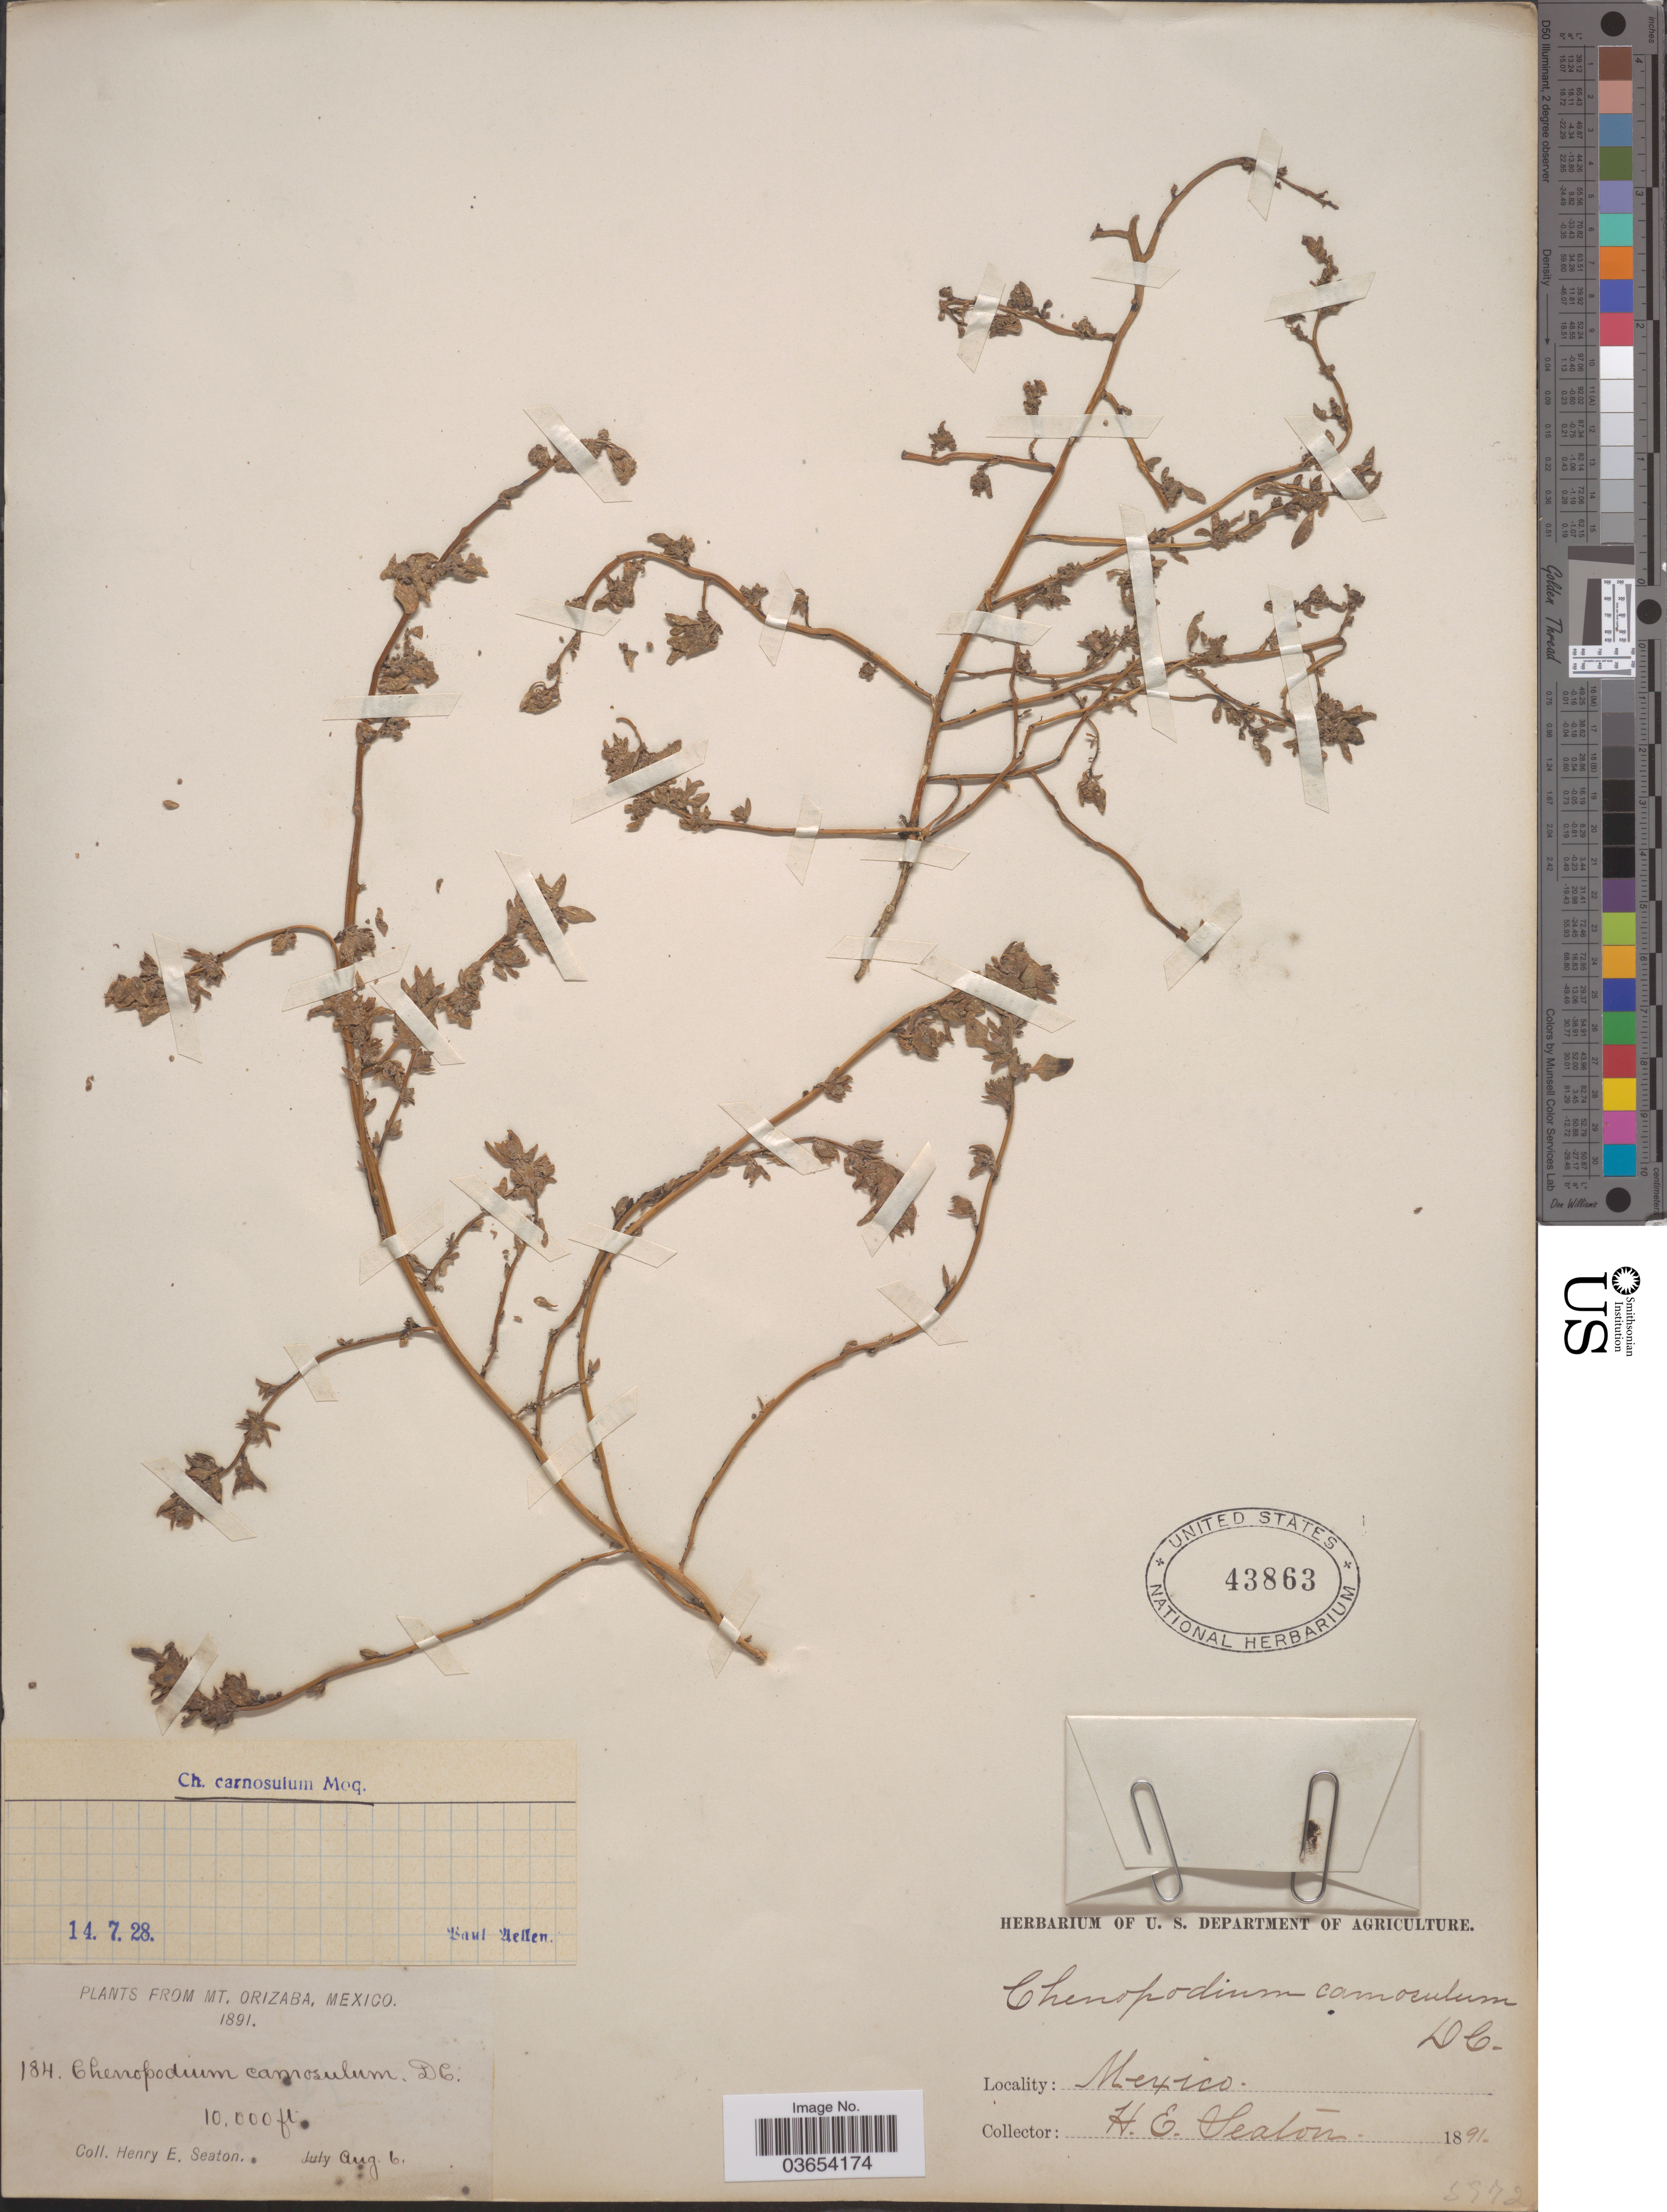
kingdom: Plantae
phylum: Tracheophyta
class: Magnoliopsida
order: Caryophyllales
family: Amaranthaceae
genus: Chenopodium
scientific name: Chenopodium carnosulum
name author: Moq.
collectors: H. E. Seaton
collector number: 184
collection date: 1891-08-06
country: Mexico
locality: Mt. Orizaba.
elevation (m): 3048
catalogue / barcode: US 43863